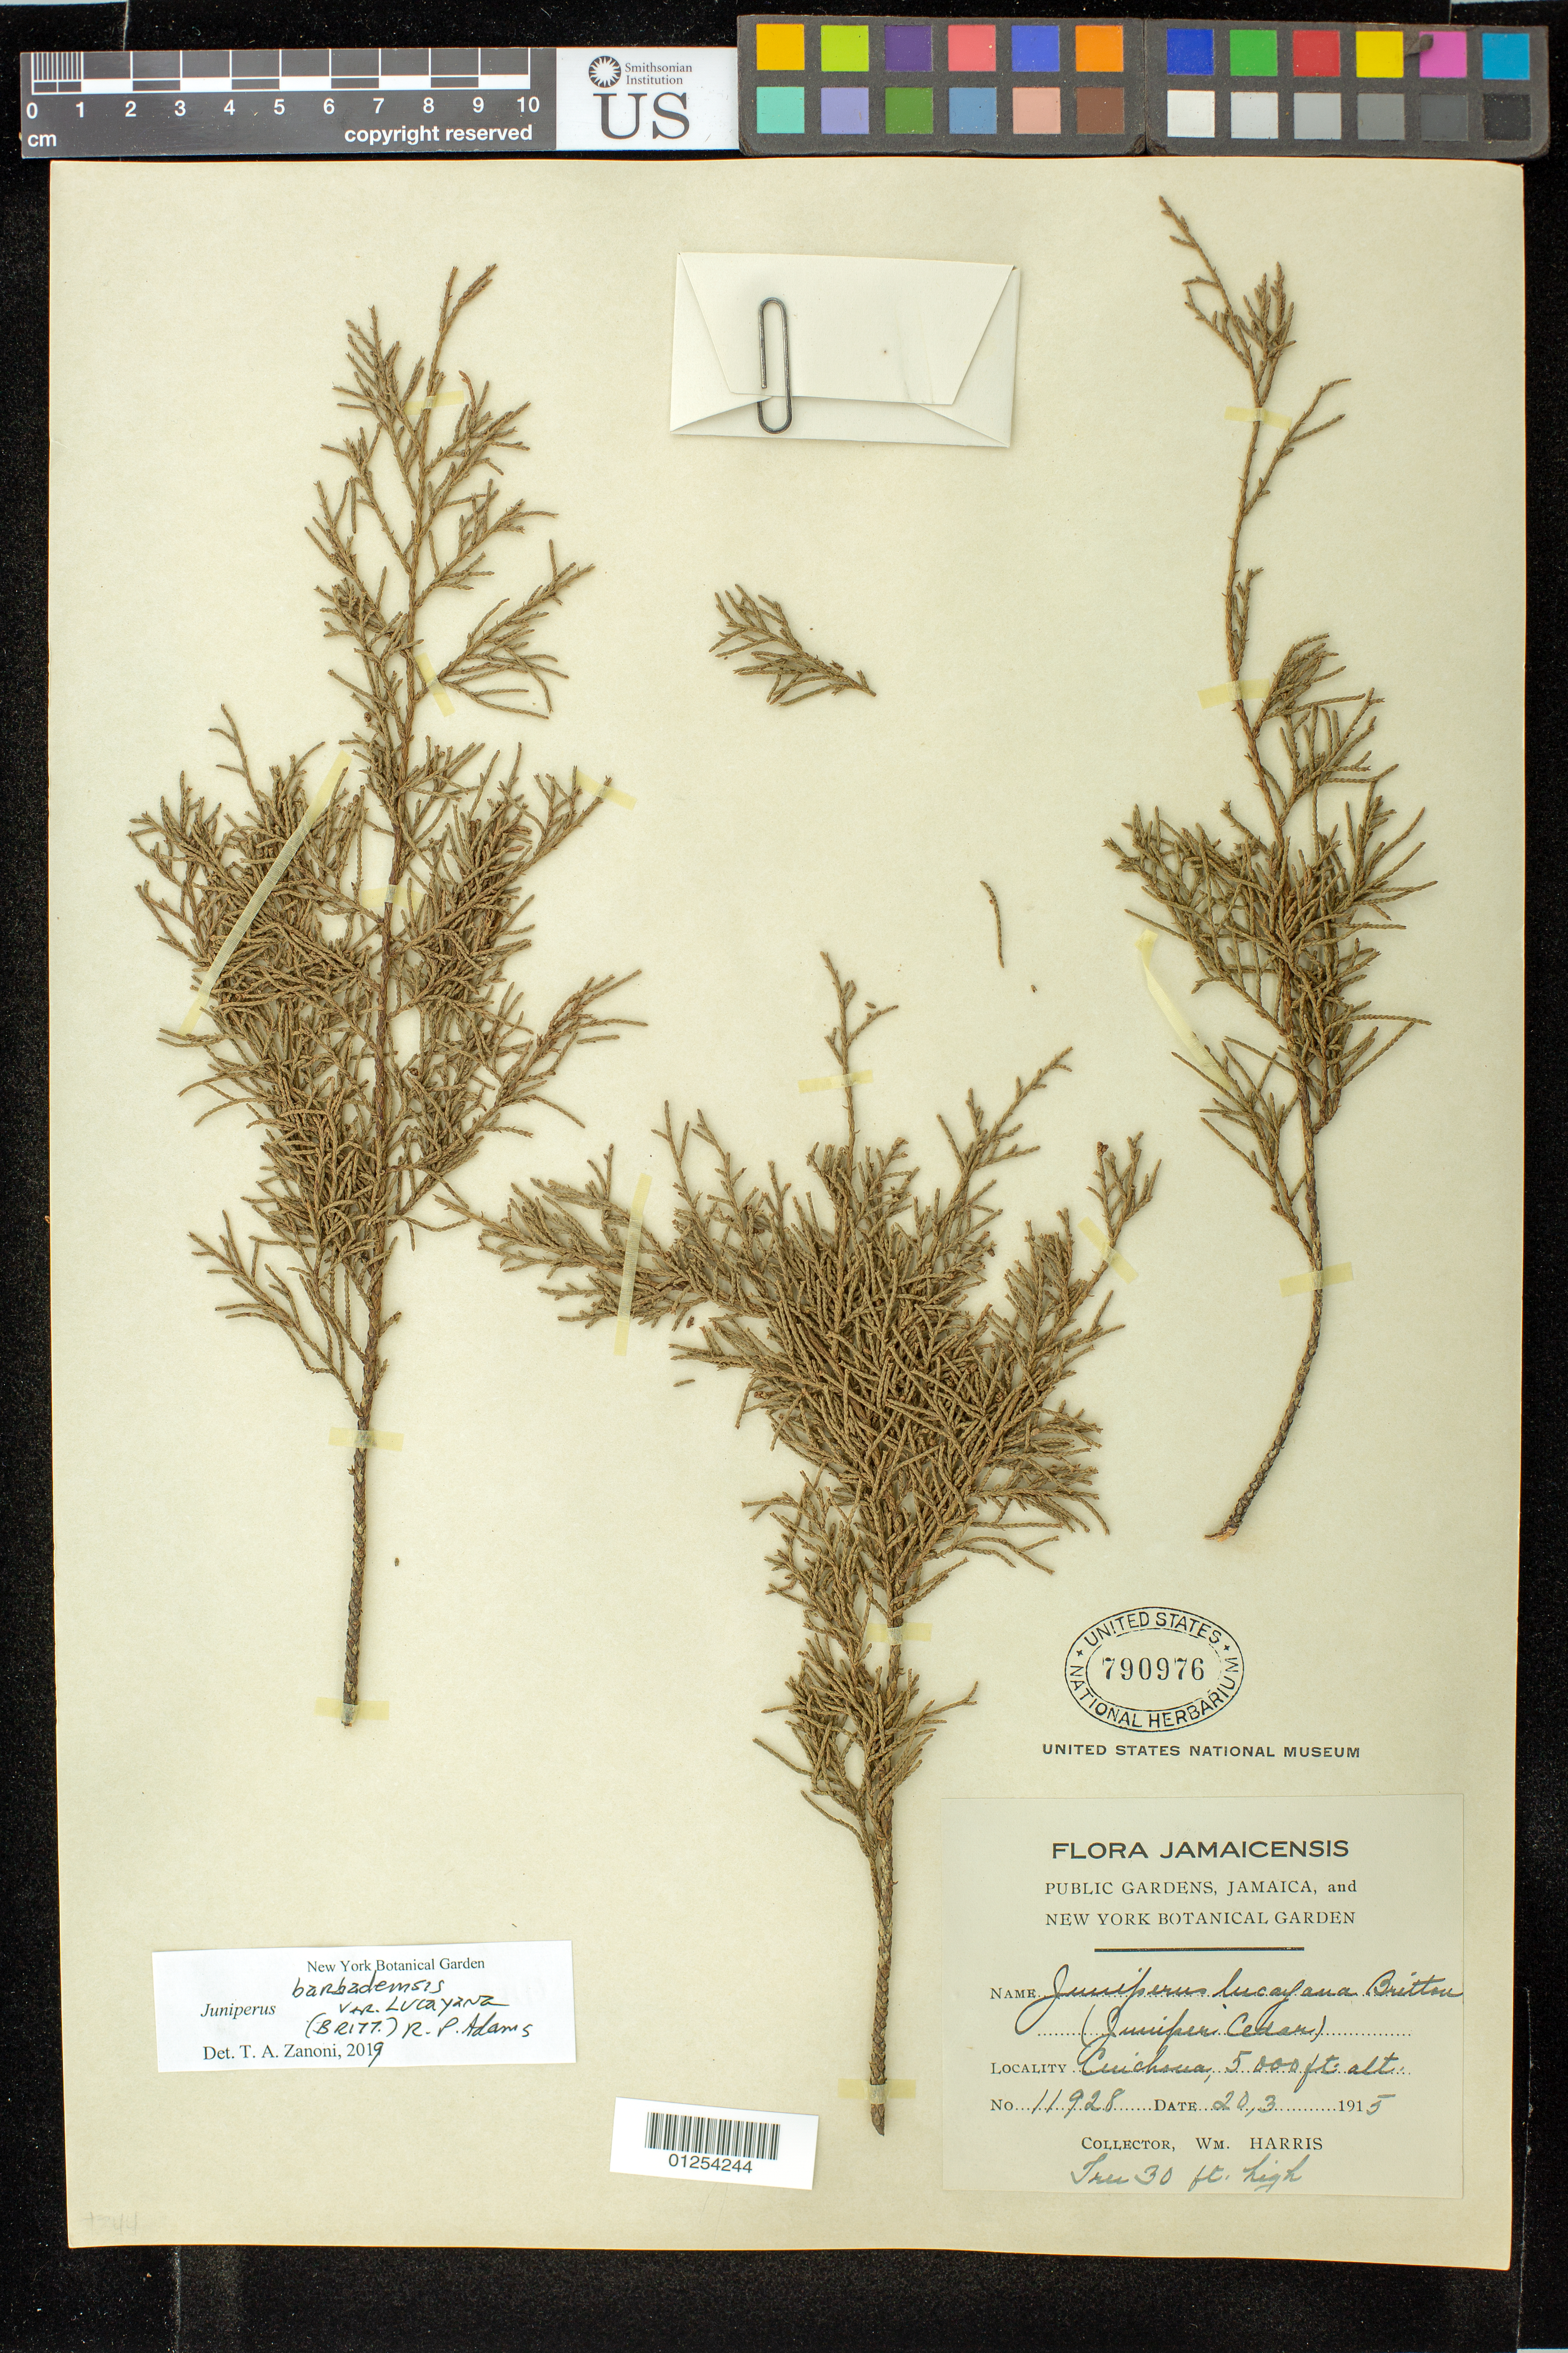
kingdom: Plantae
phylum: Tracheophyta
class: Pinopsida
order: Pinales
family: Cupressaceae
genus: Juniperus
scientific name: Juniperus barbadensis var. lucayana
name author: (Britton) R.P. Adams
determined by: Zanoni, T. A., (NY), New York Botanical Garden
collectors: W. Harris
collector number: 11928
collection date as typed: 20 Mar 1915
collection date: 1915-03-20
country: Jamaica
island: Jamaica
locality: cuihouse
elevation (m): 1524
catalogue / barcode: US 790976